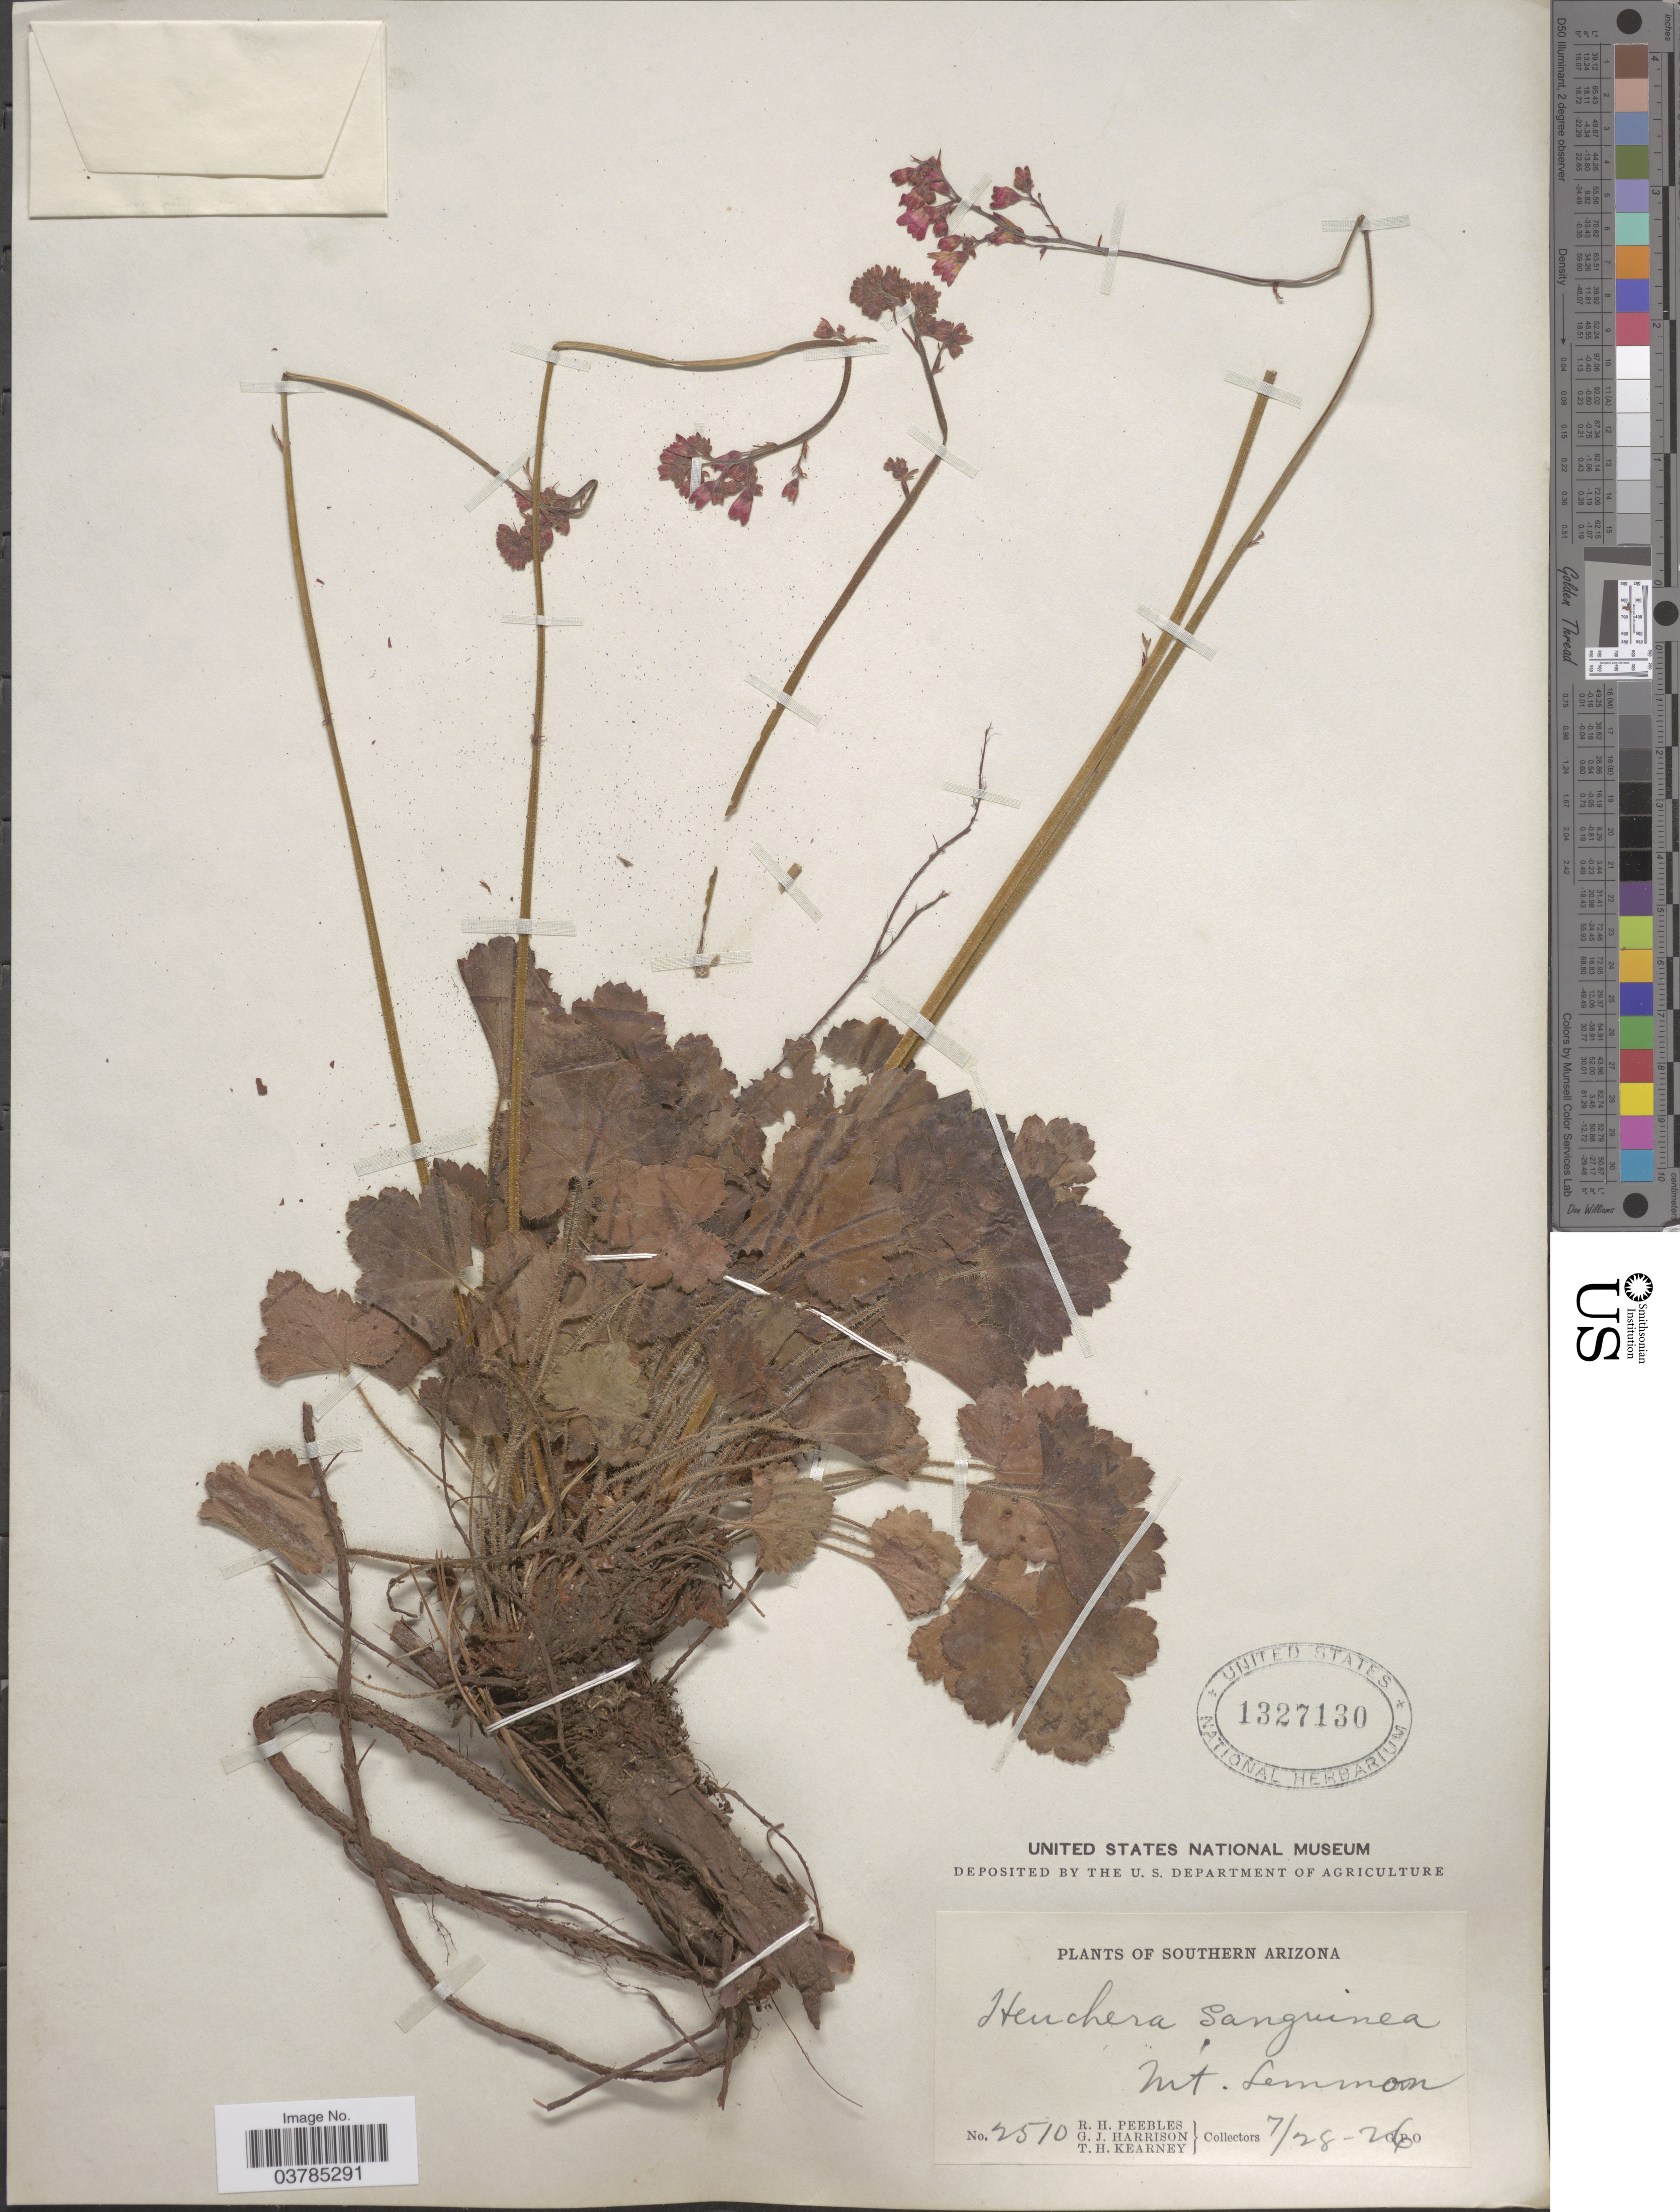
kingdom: Plantae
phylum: Tracheophyta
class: Magnoliopsida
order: Saxifragales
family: Saxifragaceae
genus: Heuchera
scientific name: Heuchera sanguinea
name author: Engelm.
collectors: R. H. Peebles, G. J. Harrison & T. H. Kearney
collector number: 2510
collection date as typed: Transcribed d/m/y: 28/7/26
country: United States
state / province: Arizona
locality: Southern Arizona. Mt. Lemmon.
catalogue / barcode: US 1327130